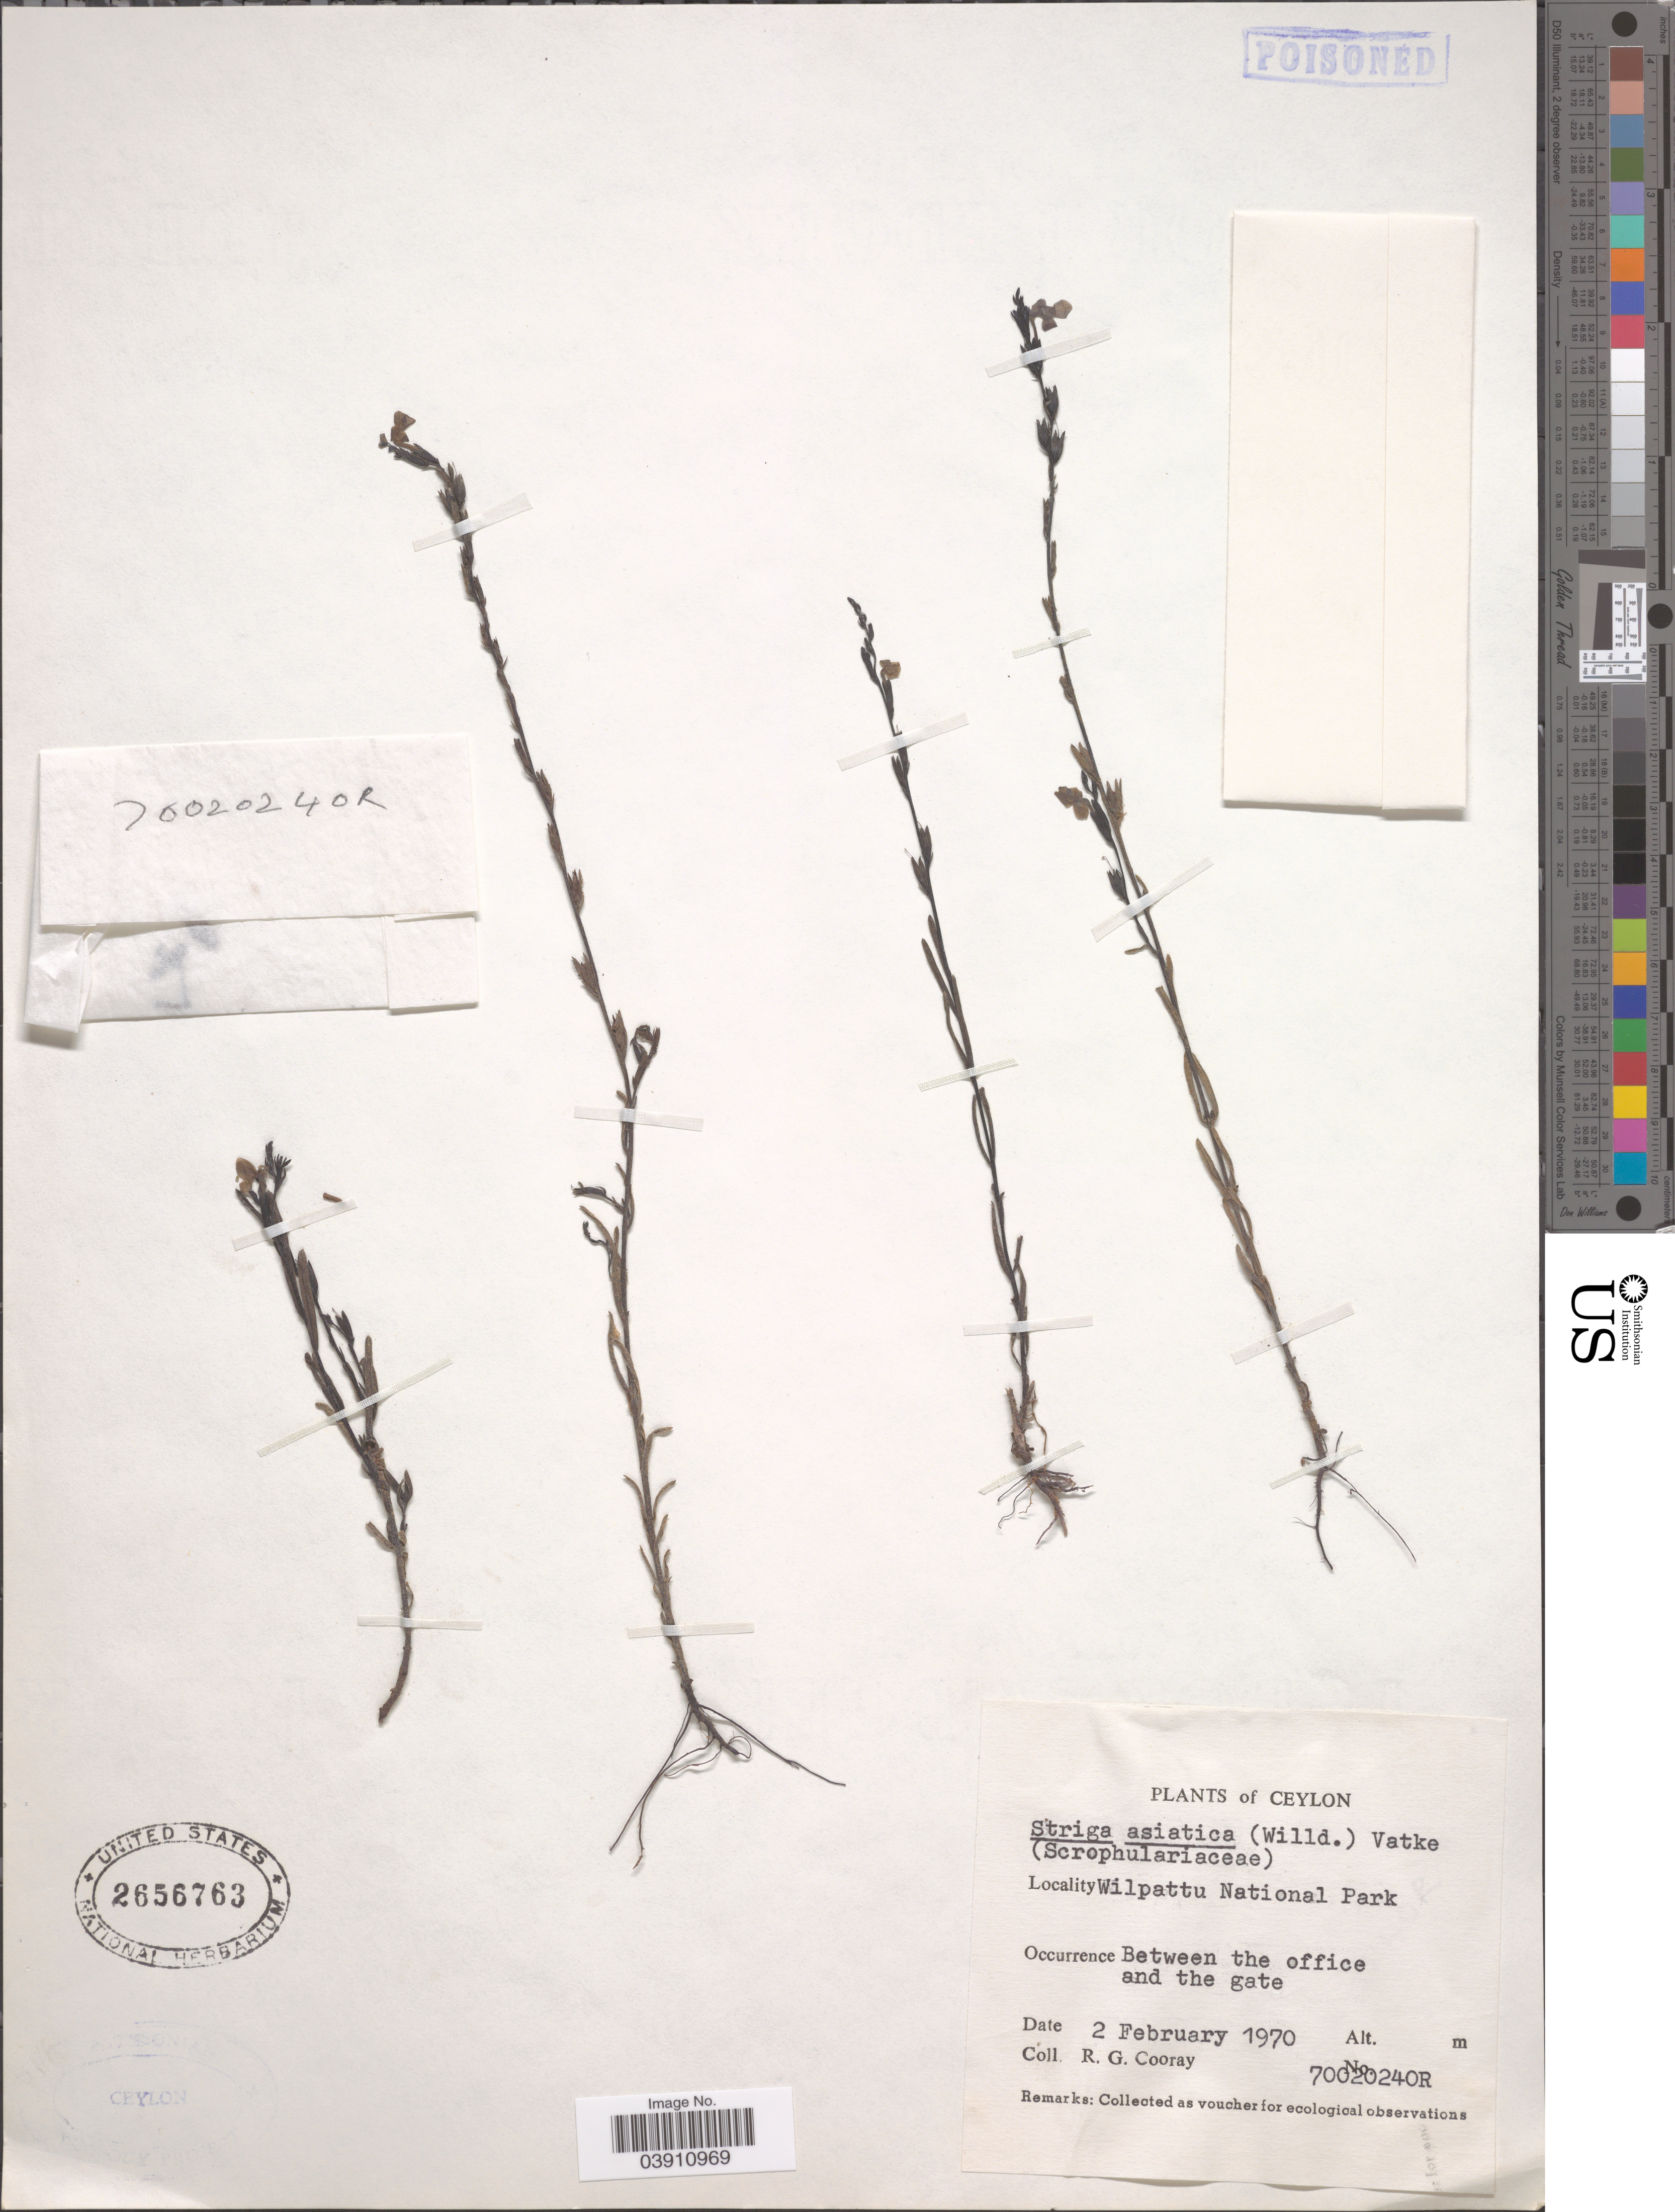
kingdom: Plantae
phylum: Tracheophyta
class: Magnoliopsida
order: Lamiales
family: Orobanchaceae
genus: Striga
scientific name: Striga angustifolia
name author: (D. Don) C.J. Saldanha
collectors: R. Cooray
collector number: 70020240R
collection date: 1970-02-02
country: Sri Lanka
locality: Ceylon. Wilpattu National Park. Between the office and the gate.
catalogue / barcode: US 2656763